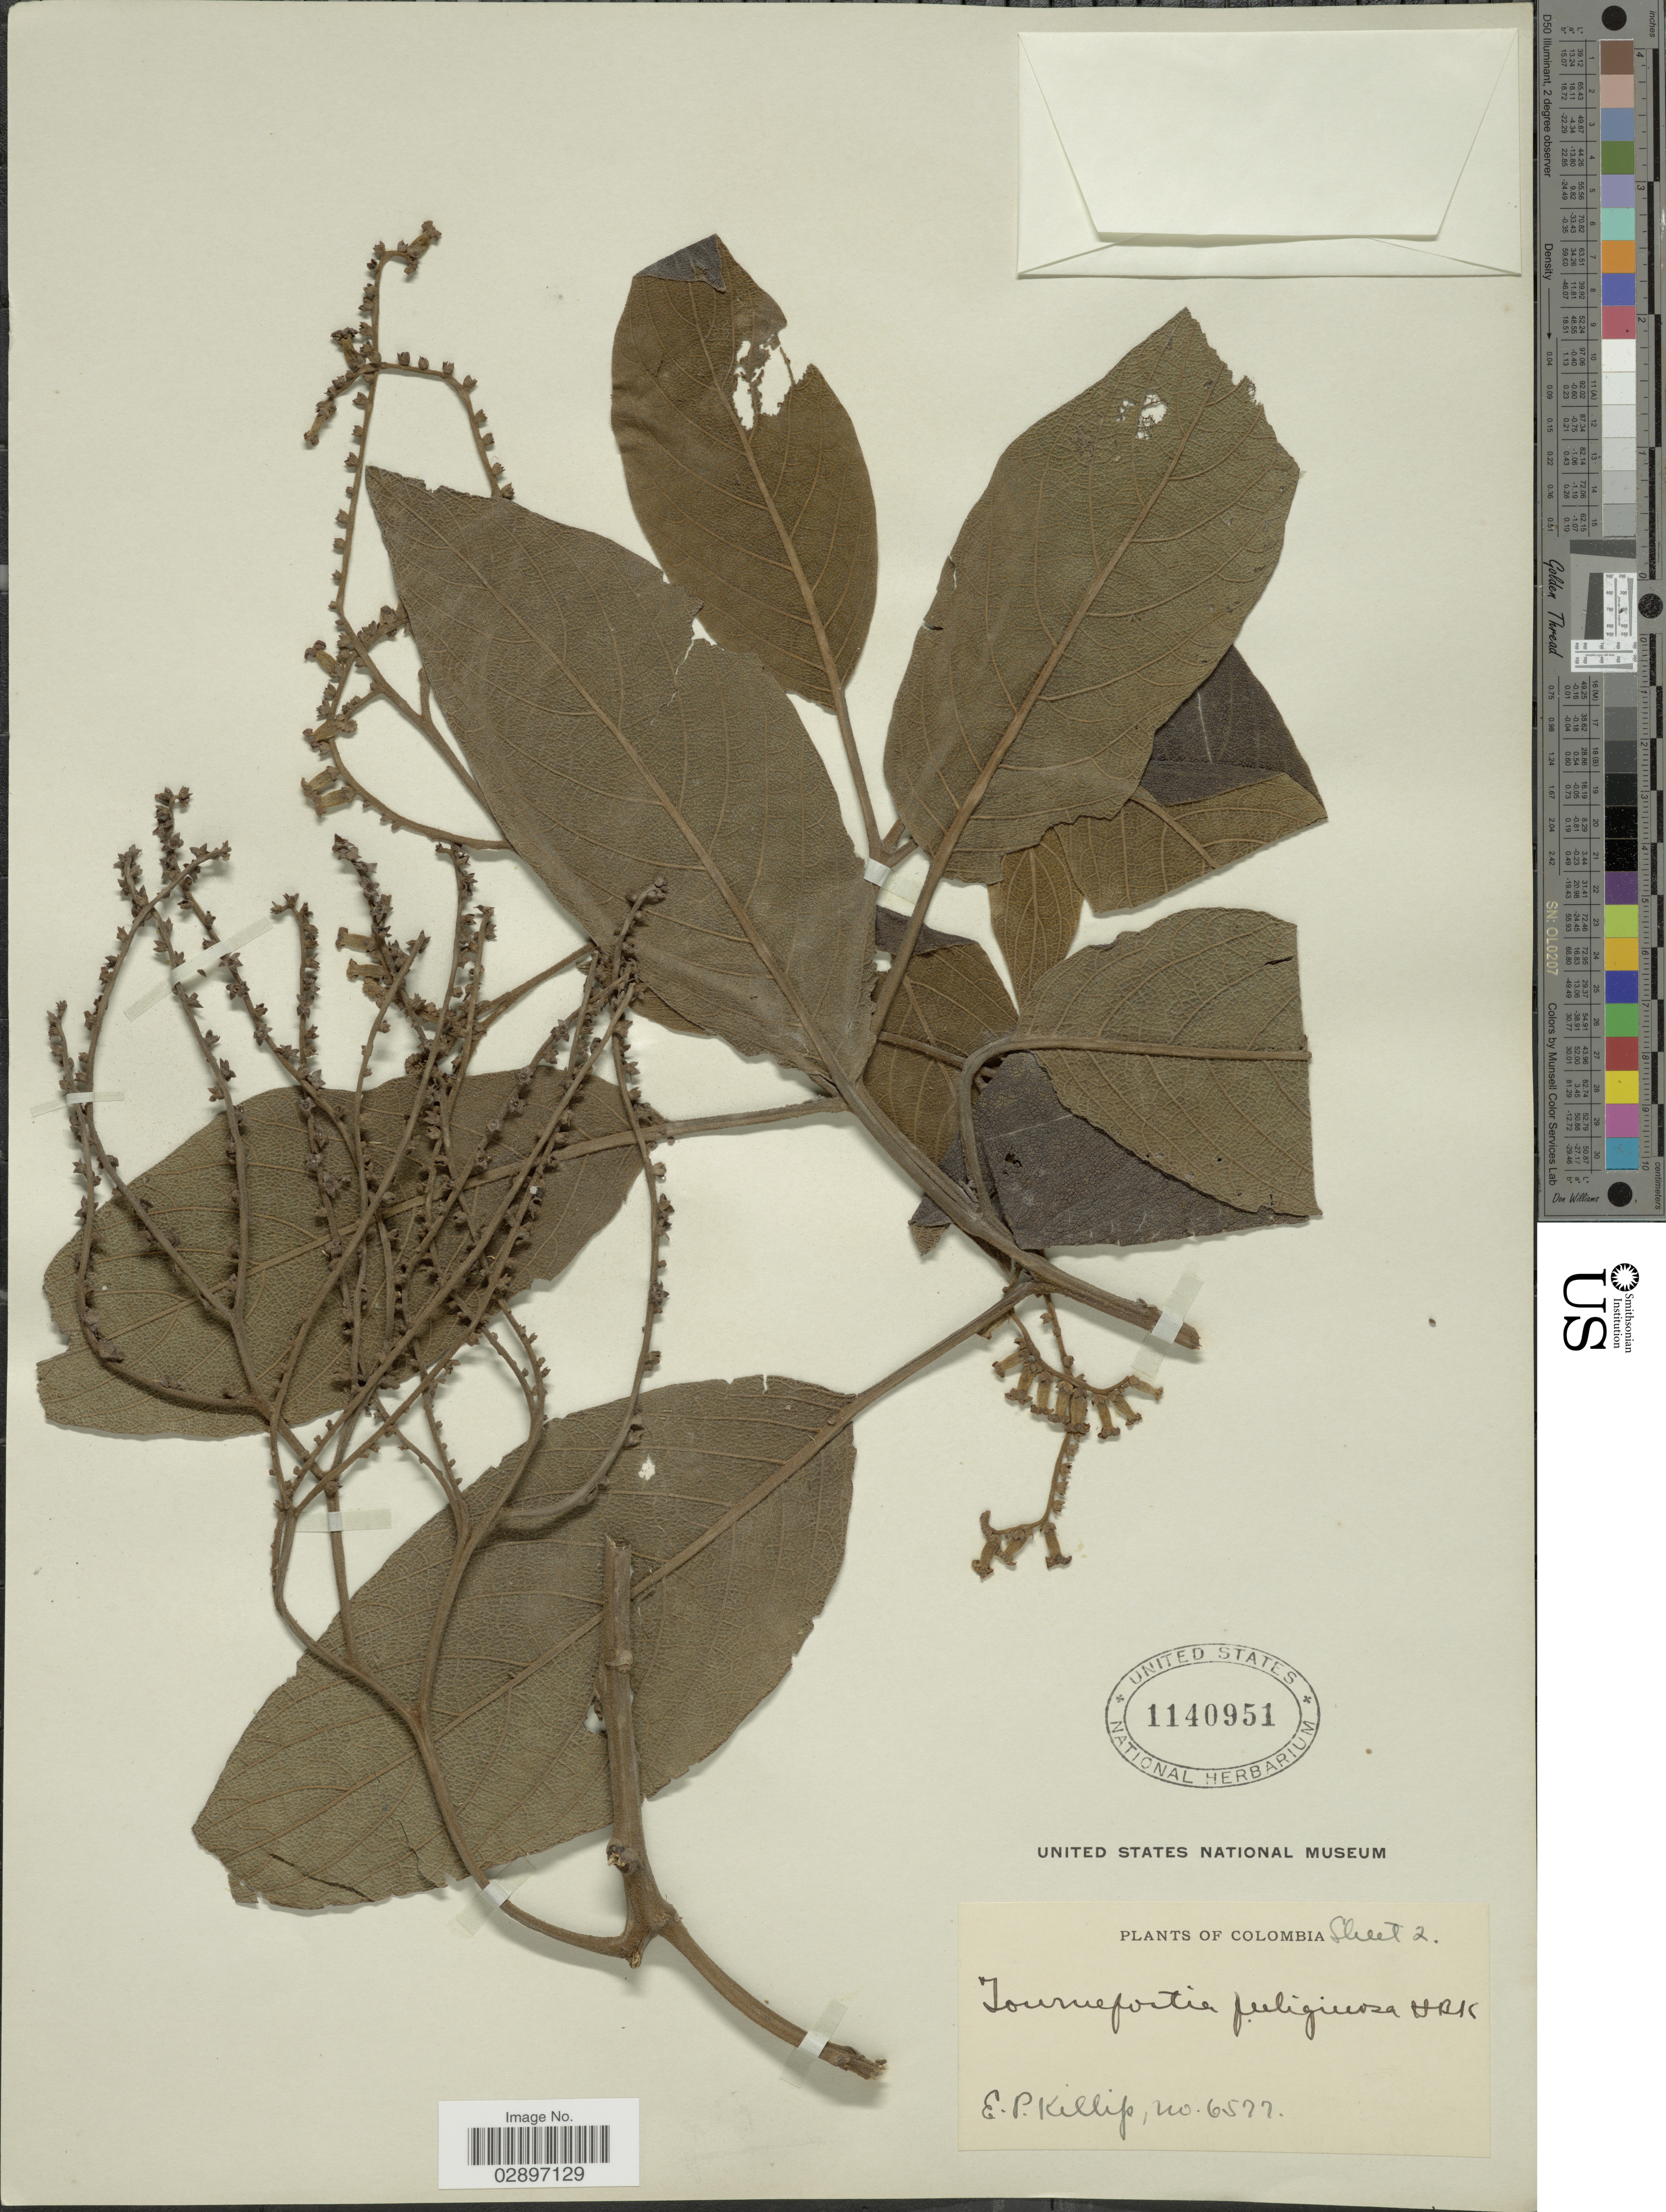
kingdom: Plantae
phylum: Tracheophyta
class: Magnoliopsida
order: Boraginales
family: Heliotropiaceae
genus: Tournefortia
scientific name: Tournefortia fuliginosa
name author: Kunth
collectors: E. P. Killip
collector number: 6577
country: Colombia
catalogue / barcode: US 1140951